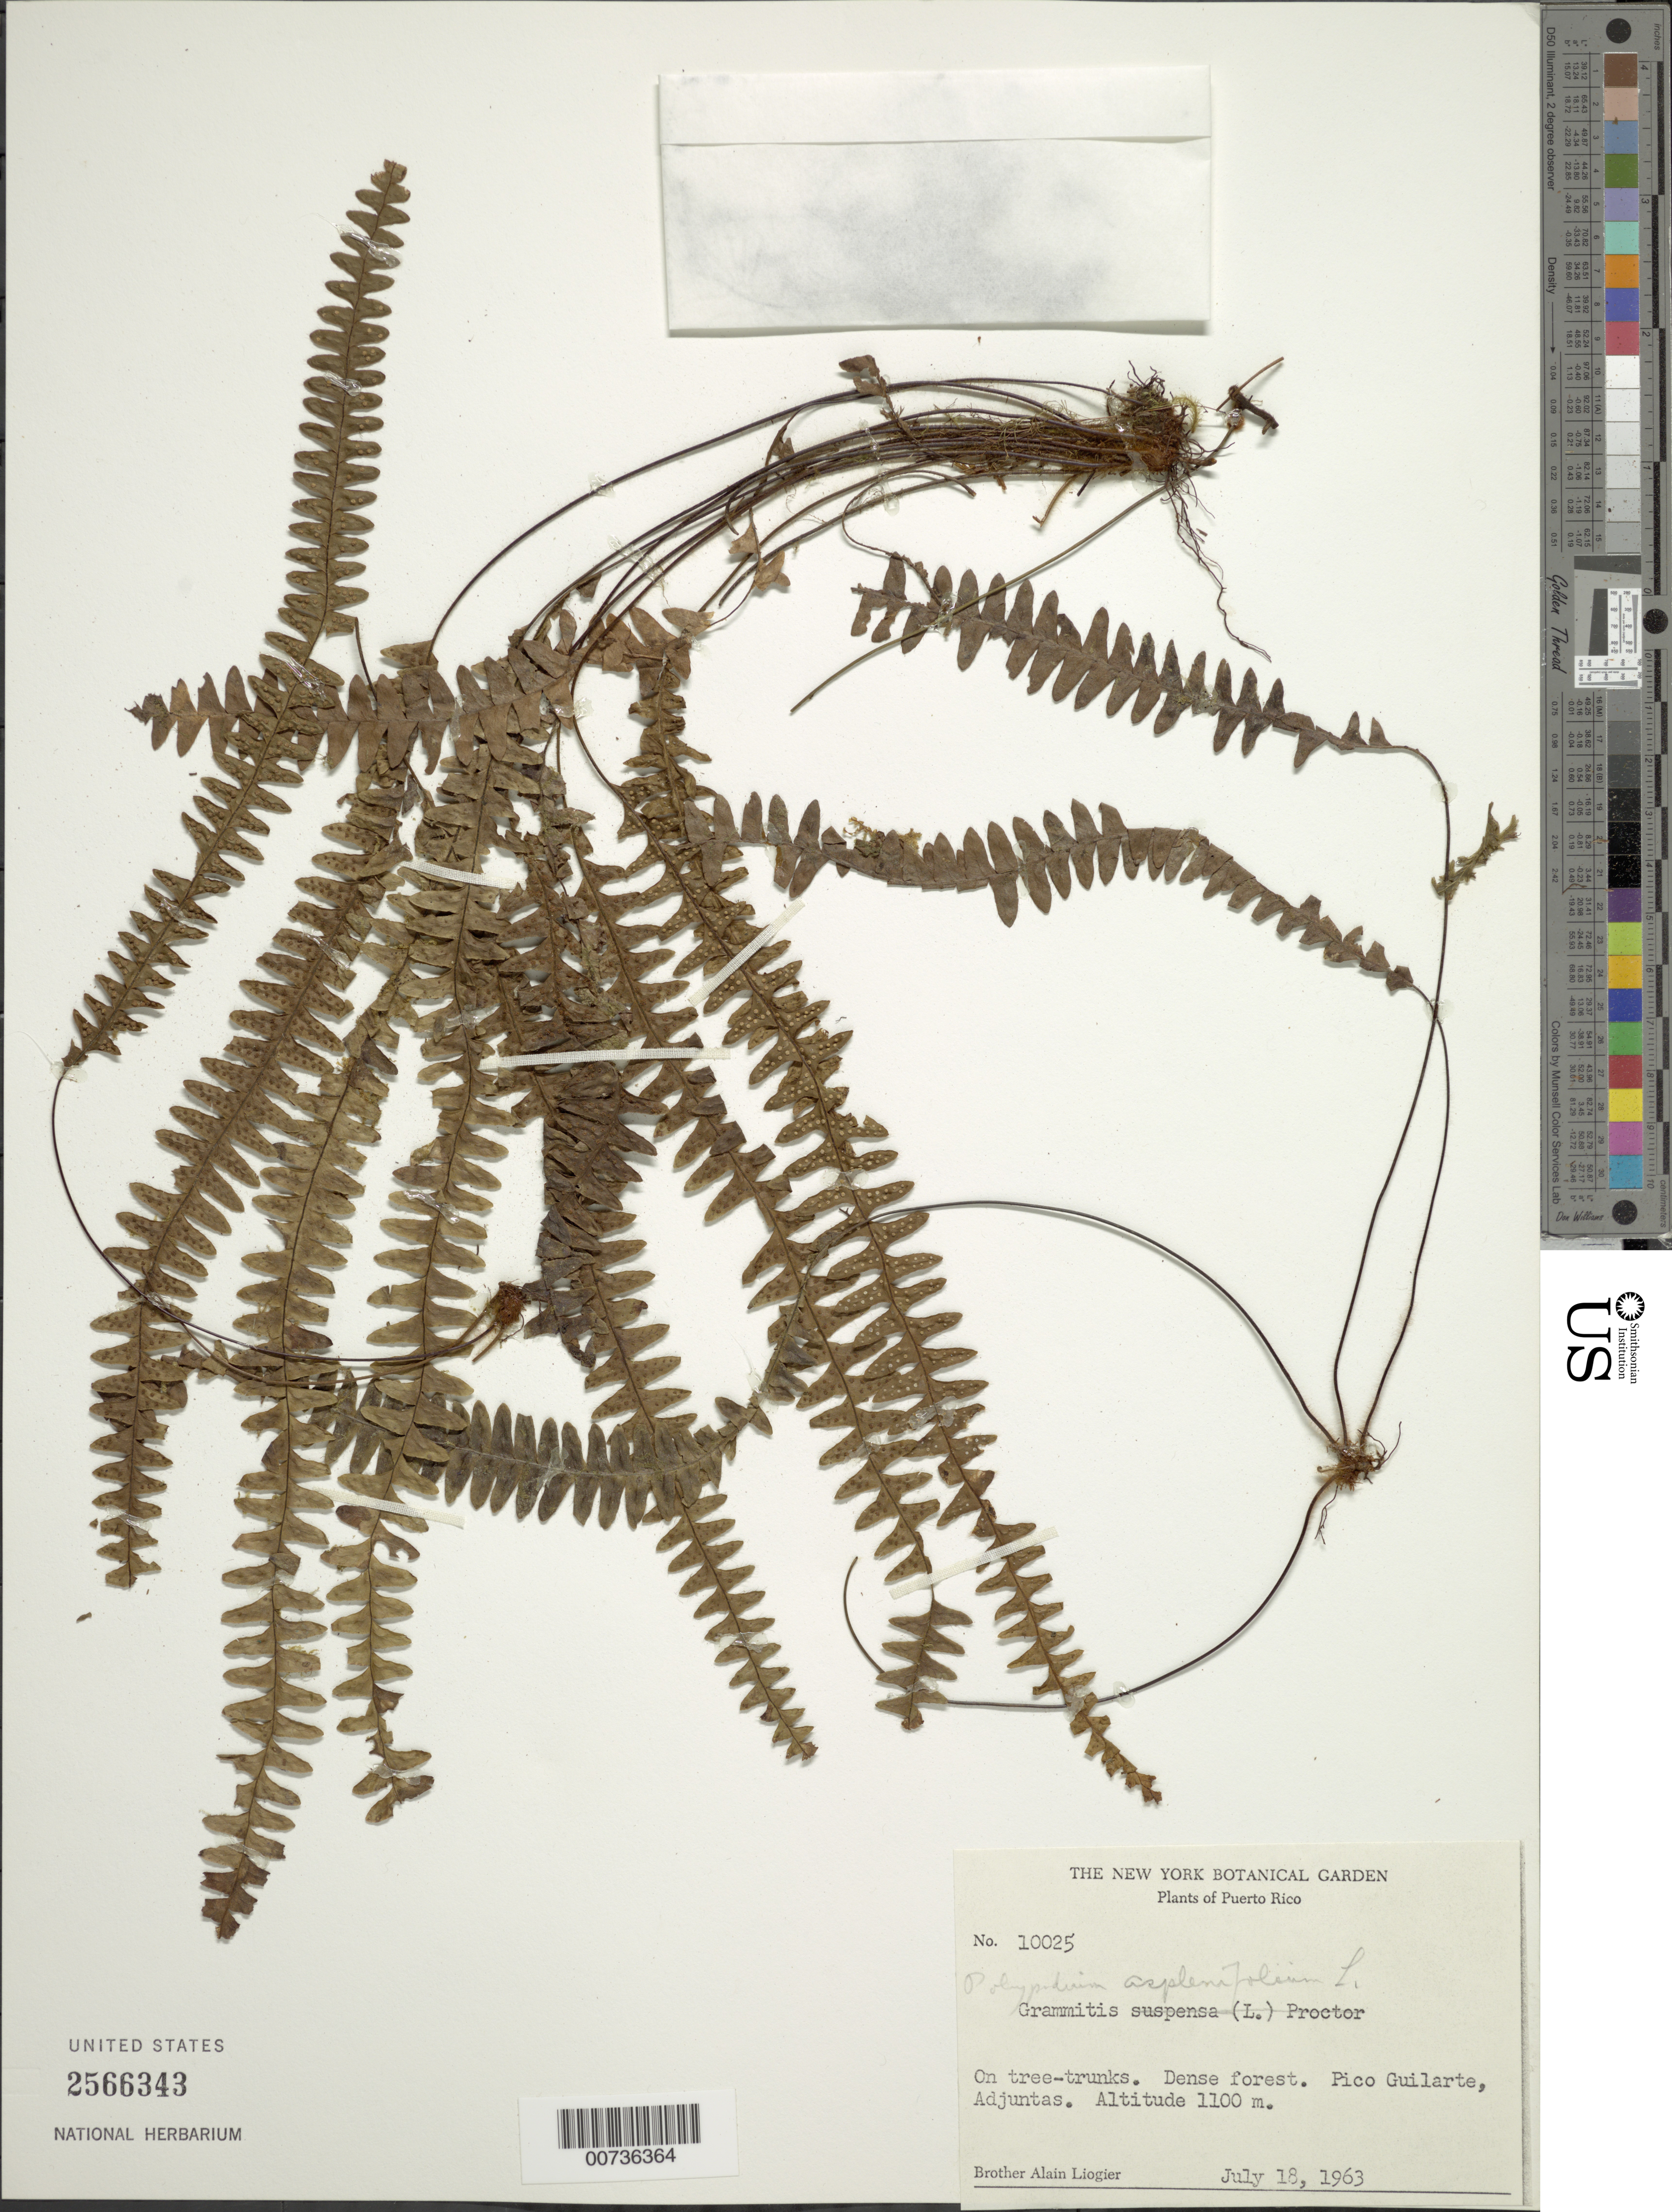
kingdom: Plantae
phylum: Tracheophyta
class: Polypodiopsida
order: Polypodiales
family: Polypodiaceae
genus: Terpsichore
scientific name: Terpsichore asplenifolia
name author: (L.) A.R. Sm.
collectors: A. H. Liogier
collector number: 10025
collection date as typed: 18 Jul 1963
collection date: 1963-07-18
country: Puerto Rico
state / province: Adjuntas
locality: Pico Guilarte, Adjuntas. Dense forest.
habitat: On tree-trunks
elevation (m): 1100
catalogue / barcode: US 2566343